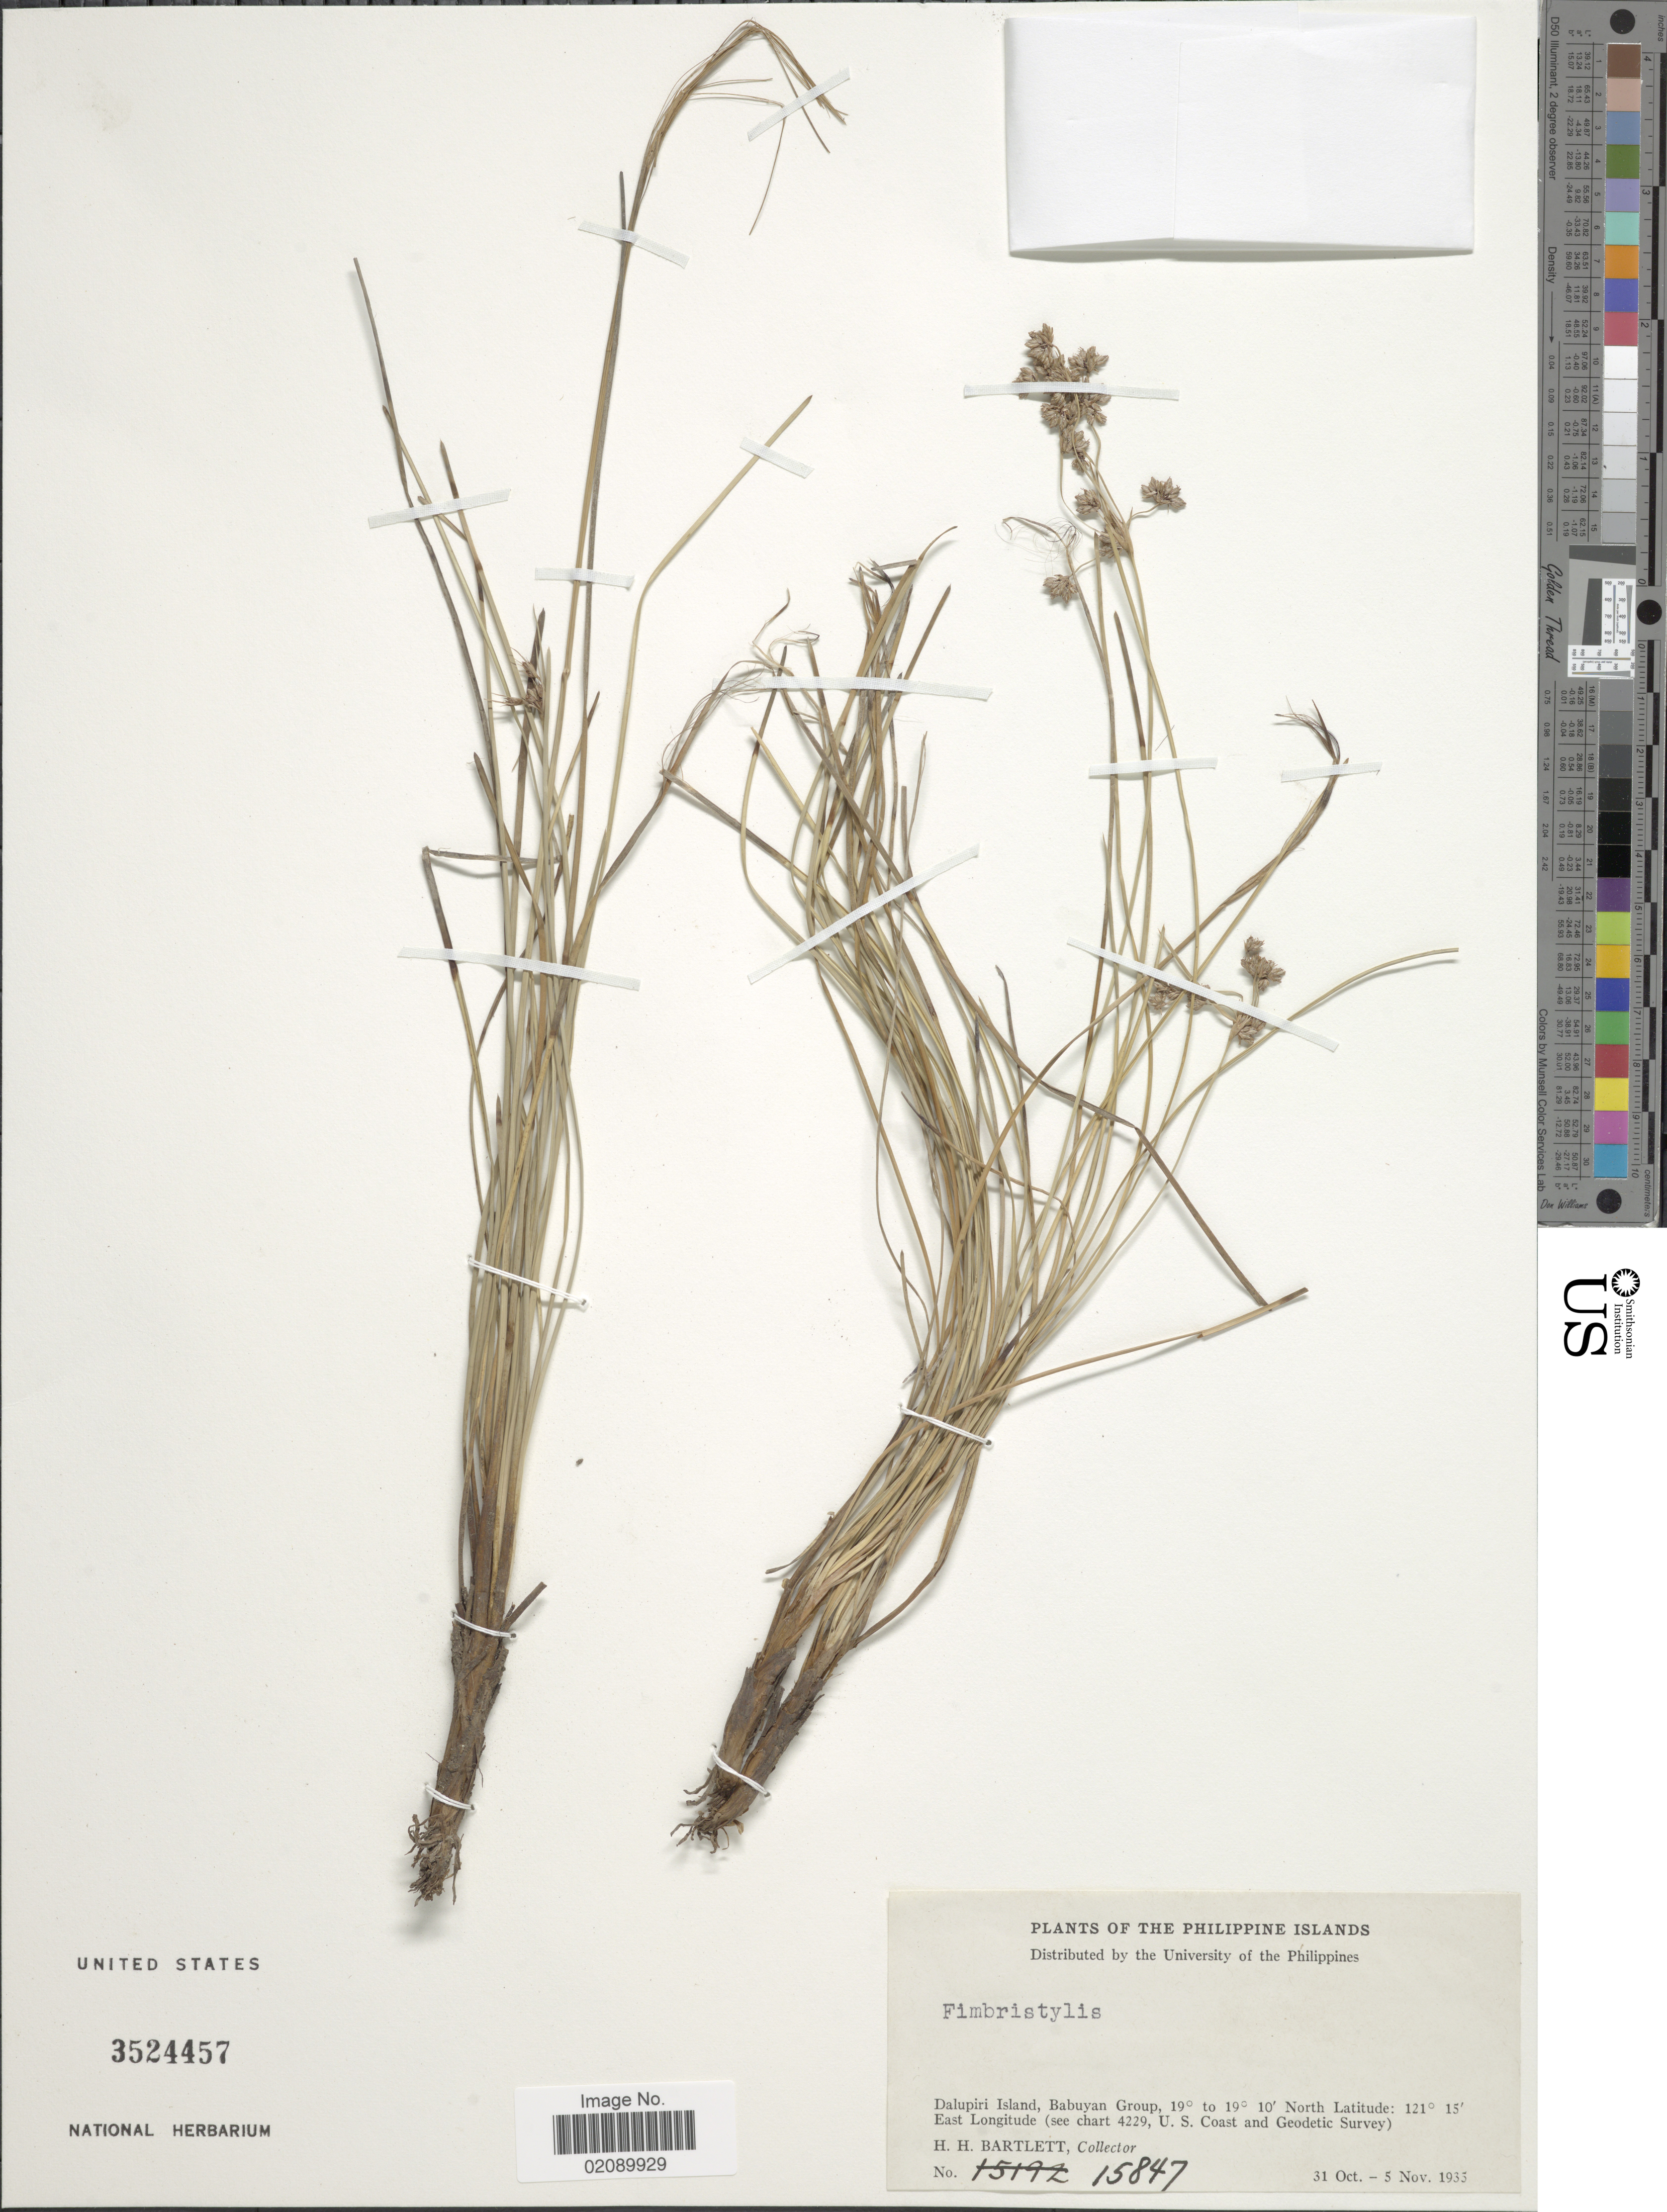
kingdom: Plantae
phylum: Tracheophyta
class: Liliopsida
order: Poales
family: Cyperaceae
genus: Fimbristylis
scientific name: Fimbristylis capitulifera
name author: Merr.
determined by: Strong, Mark T., (BOT), Smithsonian Institution - National Museum of Natural History (UNITED STATES)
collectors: H. H. Bartlett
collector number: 15847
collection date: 1935-10-31/1935-11-05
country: Philippines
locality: Philippine Islands. Dalupiri Island, Babuyan Group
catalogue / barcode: US 3524457